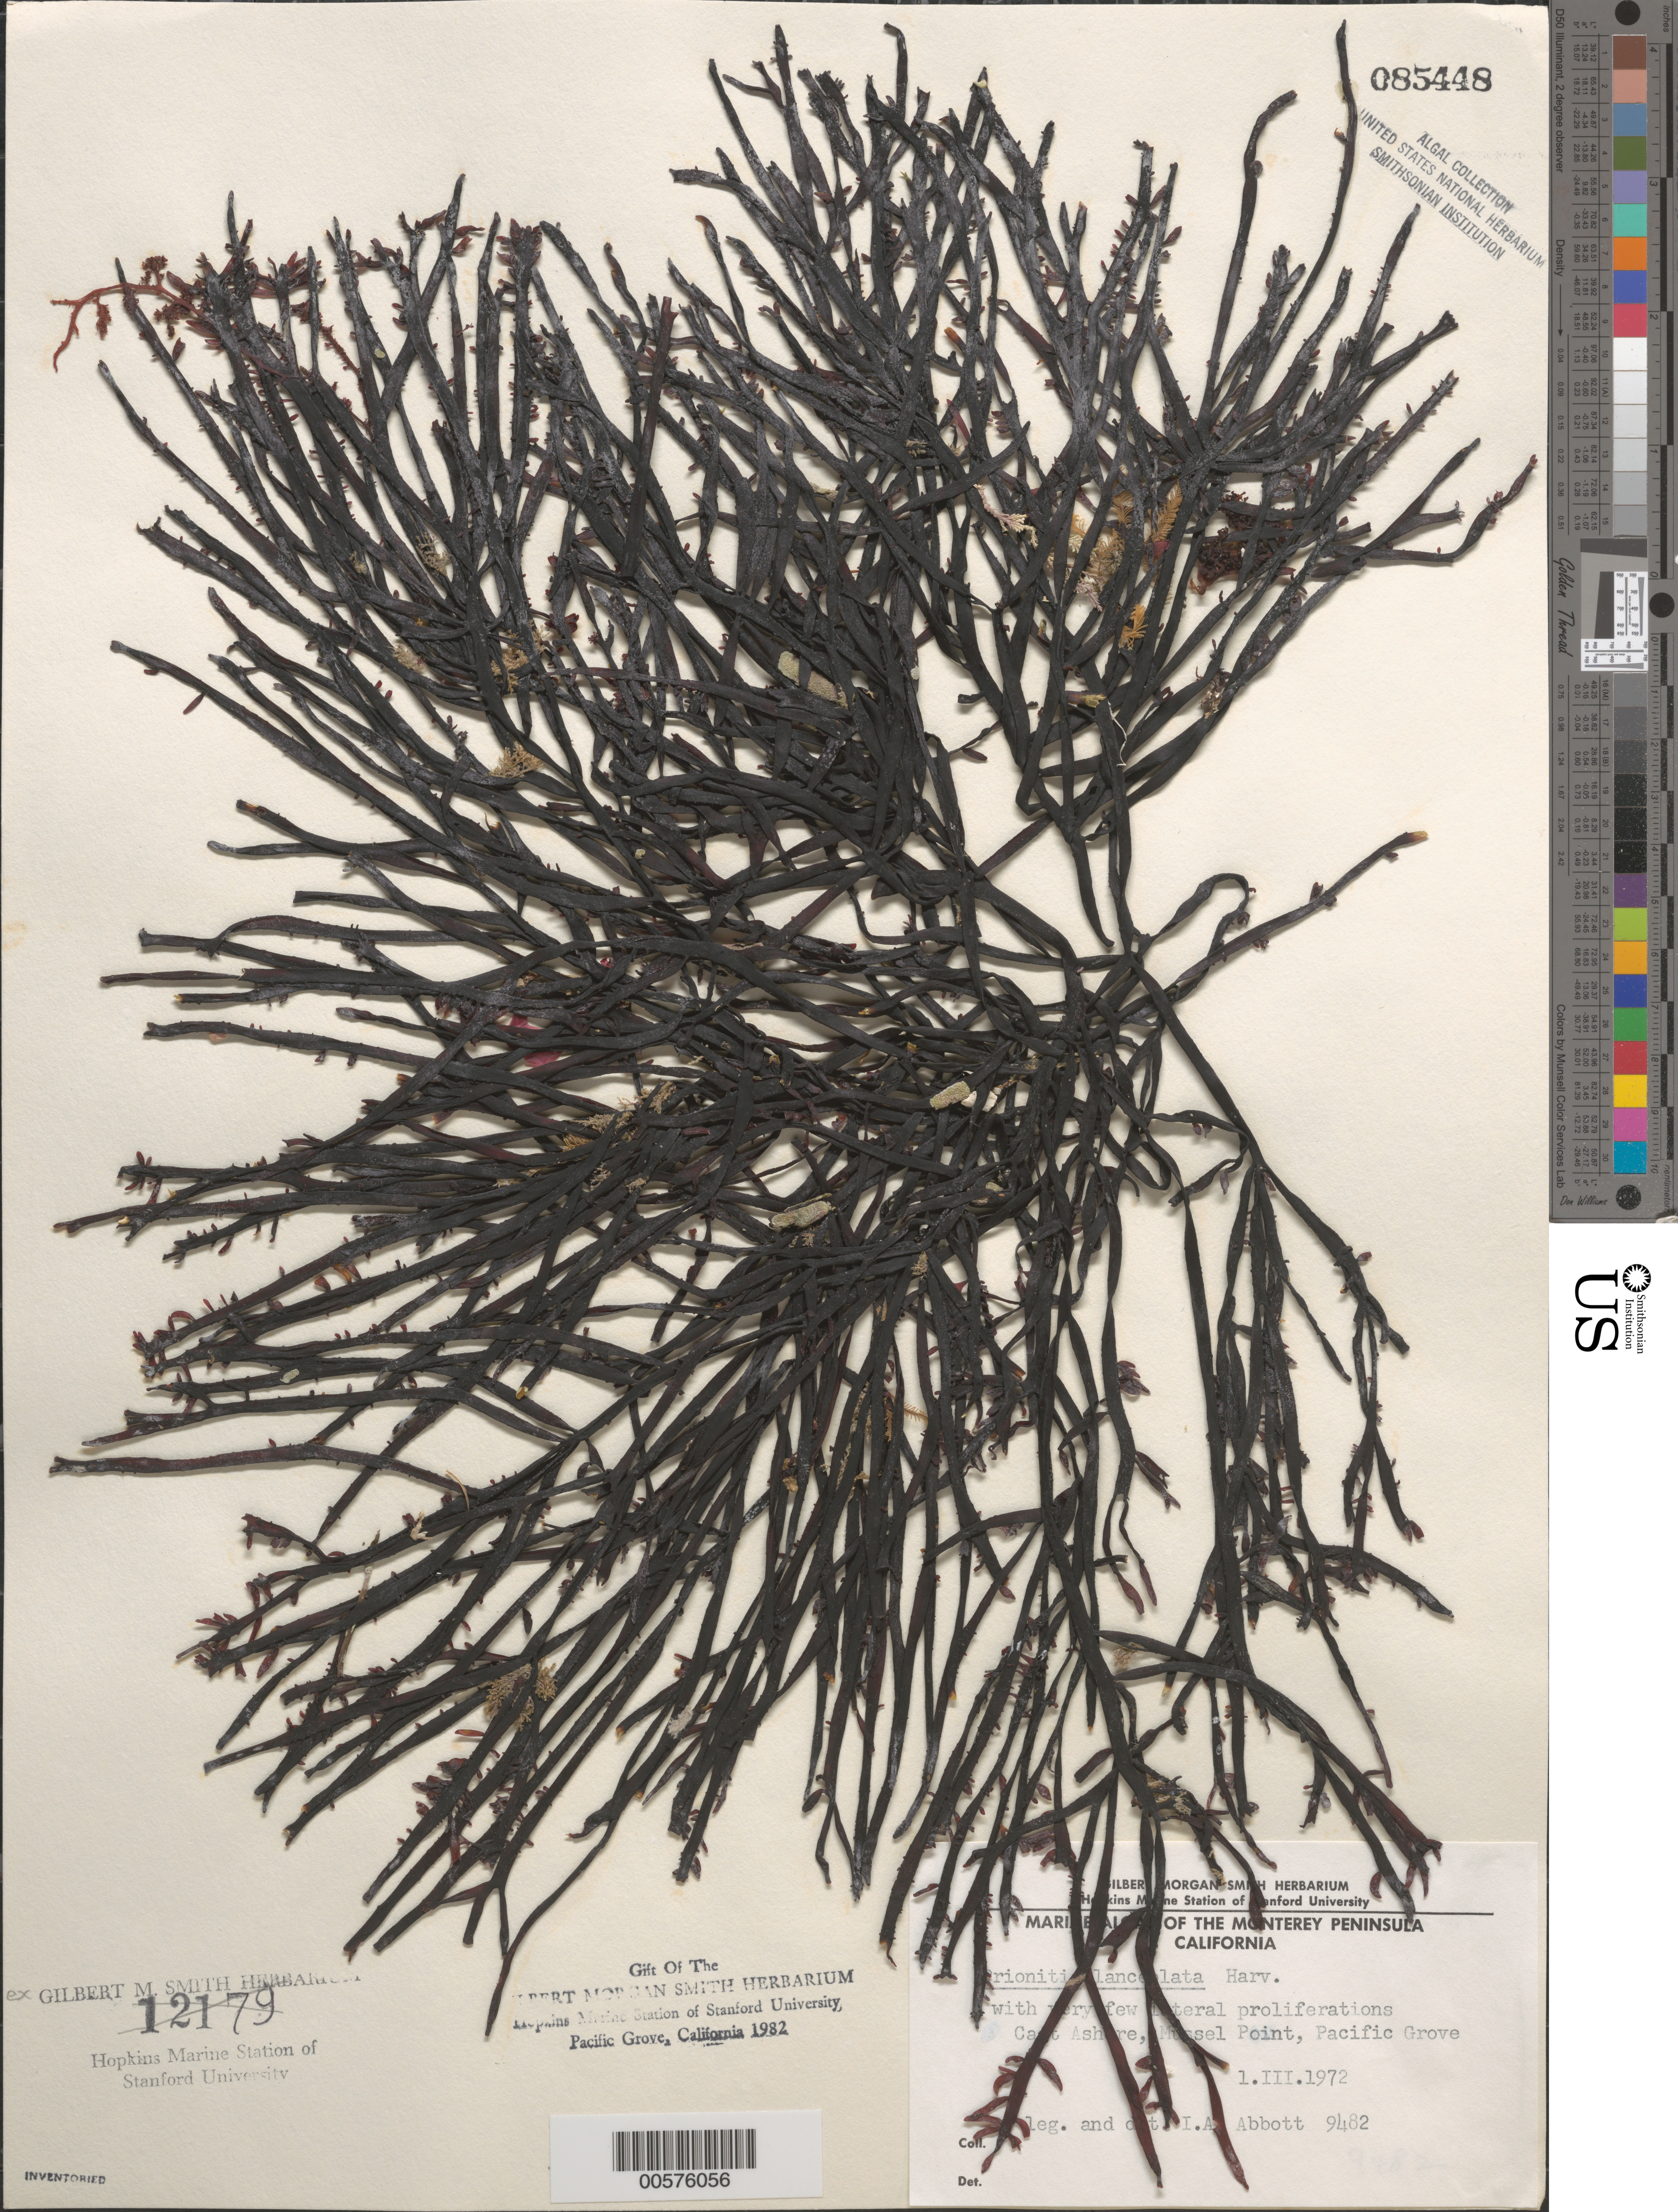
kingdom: Plantae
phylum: Rhodophyta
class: Florideophyceae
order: Cryptonemiales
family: Cryptonemiaceae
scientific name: Prionitis lanceolata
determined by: Abbott, Isabella A.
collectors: I. A. Abbott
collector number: IAA 9482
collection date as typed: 01 Mar 1972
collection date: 1972-03-01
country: United States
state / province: California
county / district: Monterey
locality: Mussel Point, Pacific Grove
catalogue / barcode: US 85448